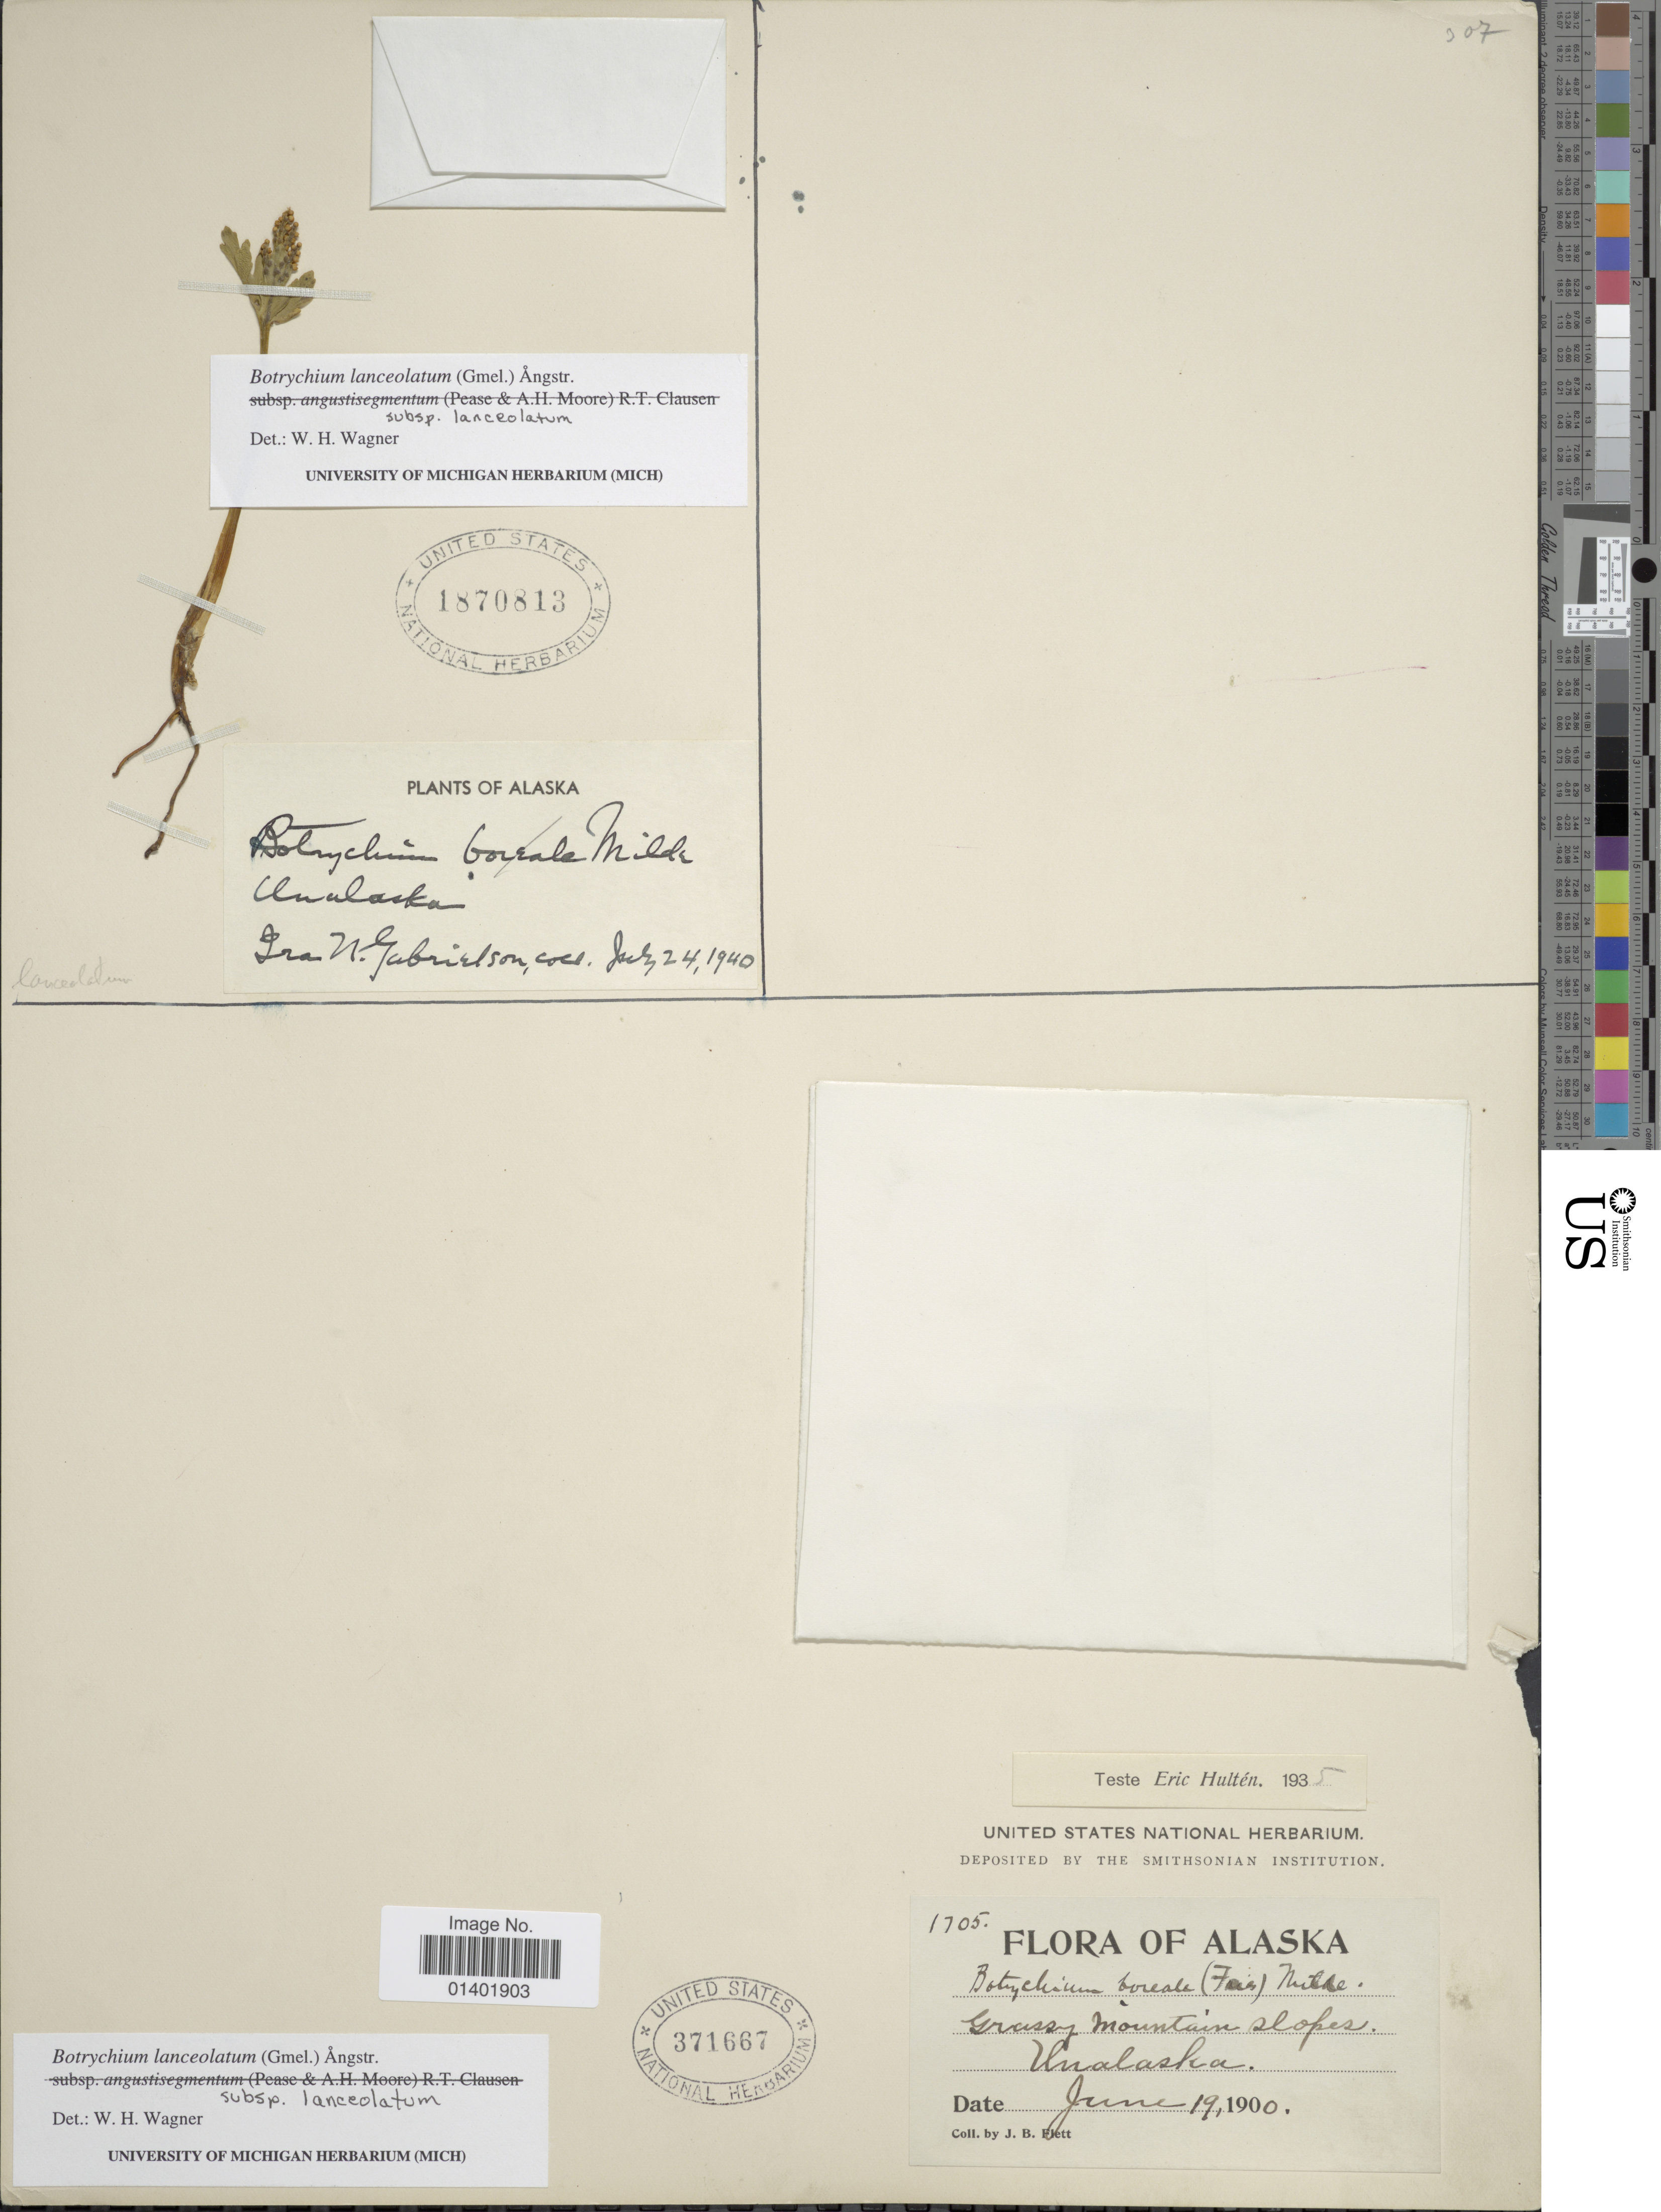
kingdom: Plantae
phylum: Tracheophyta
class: Polypodiopsida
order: Ophioglossales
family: Ophioglossaceae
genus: Botrychium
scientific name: Botrychium lanceolatum subsp. lanceolatum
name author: (S.G. Gmel.) Ångstr.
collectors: I. Gabrielson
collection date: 1940-07-24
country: United States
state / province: Alaska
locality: Unalaska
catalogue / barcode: US 1870813-2